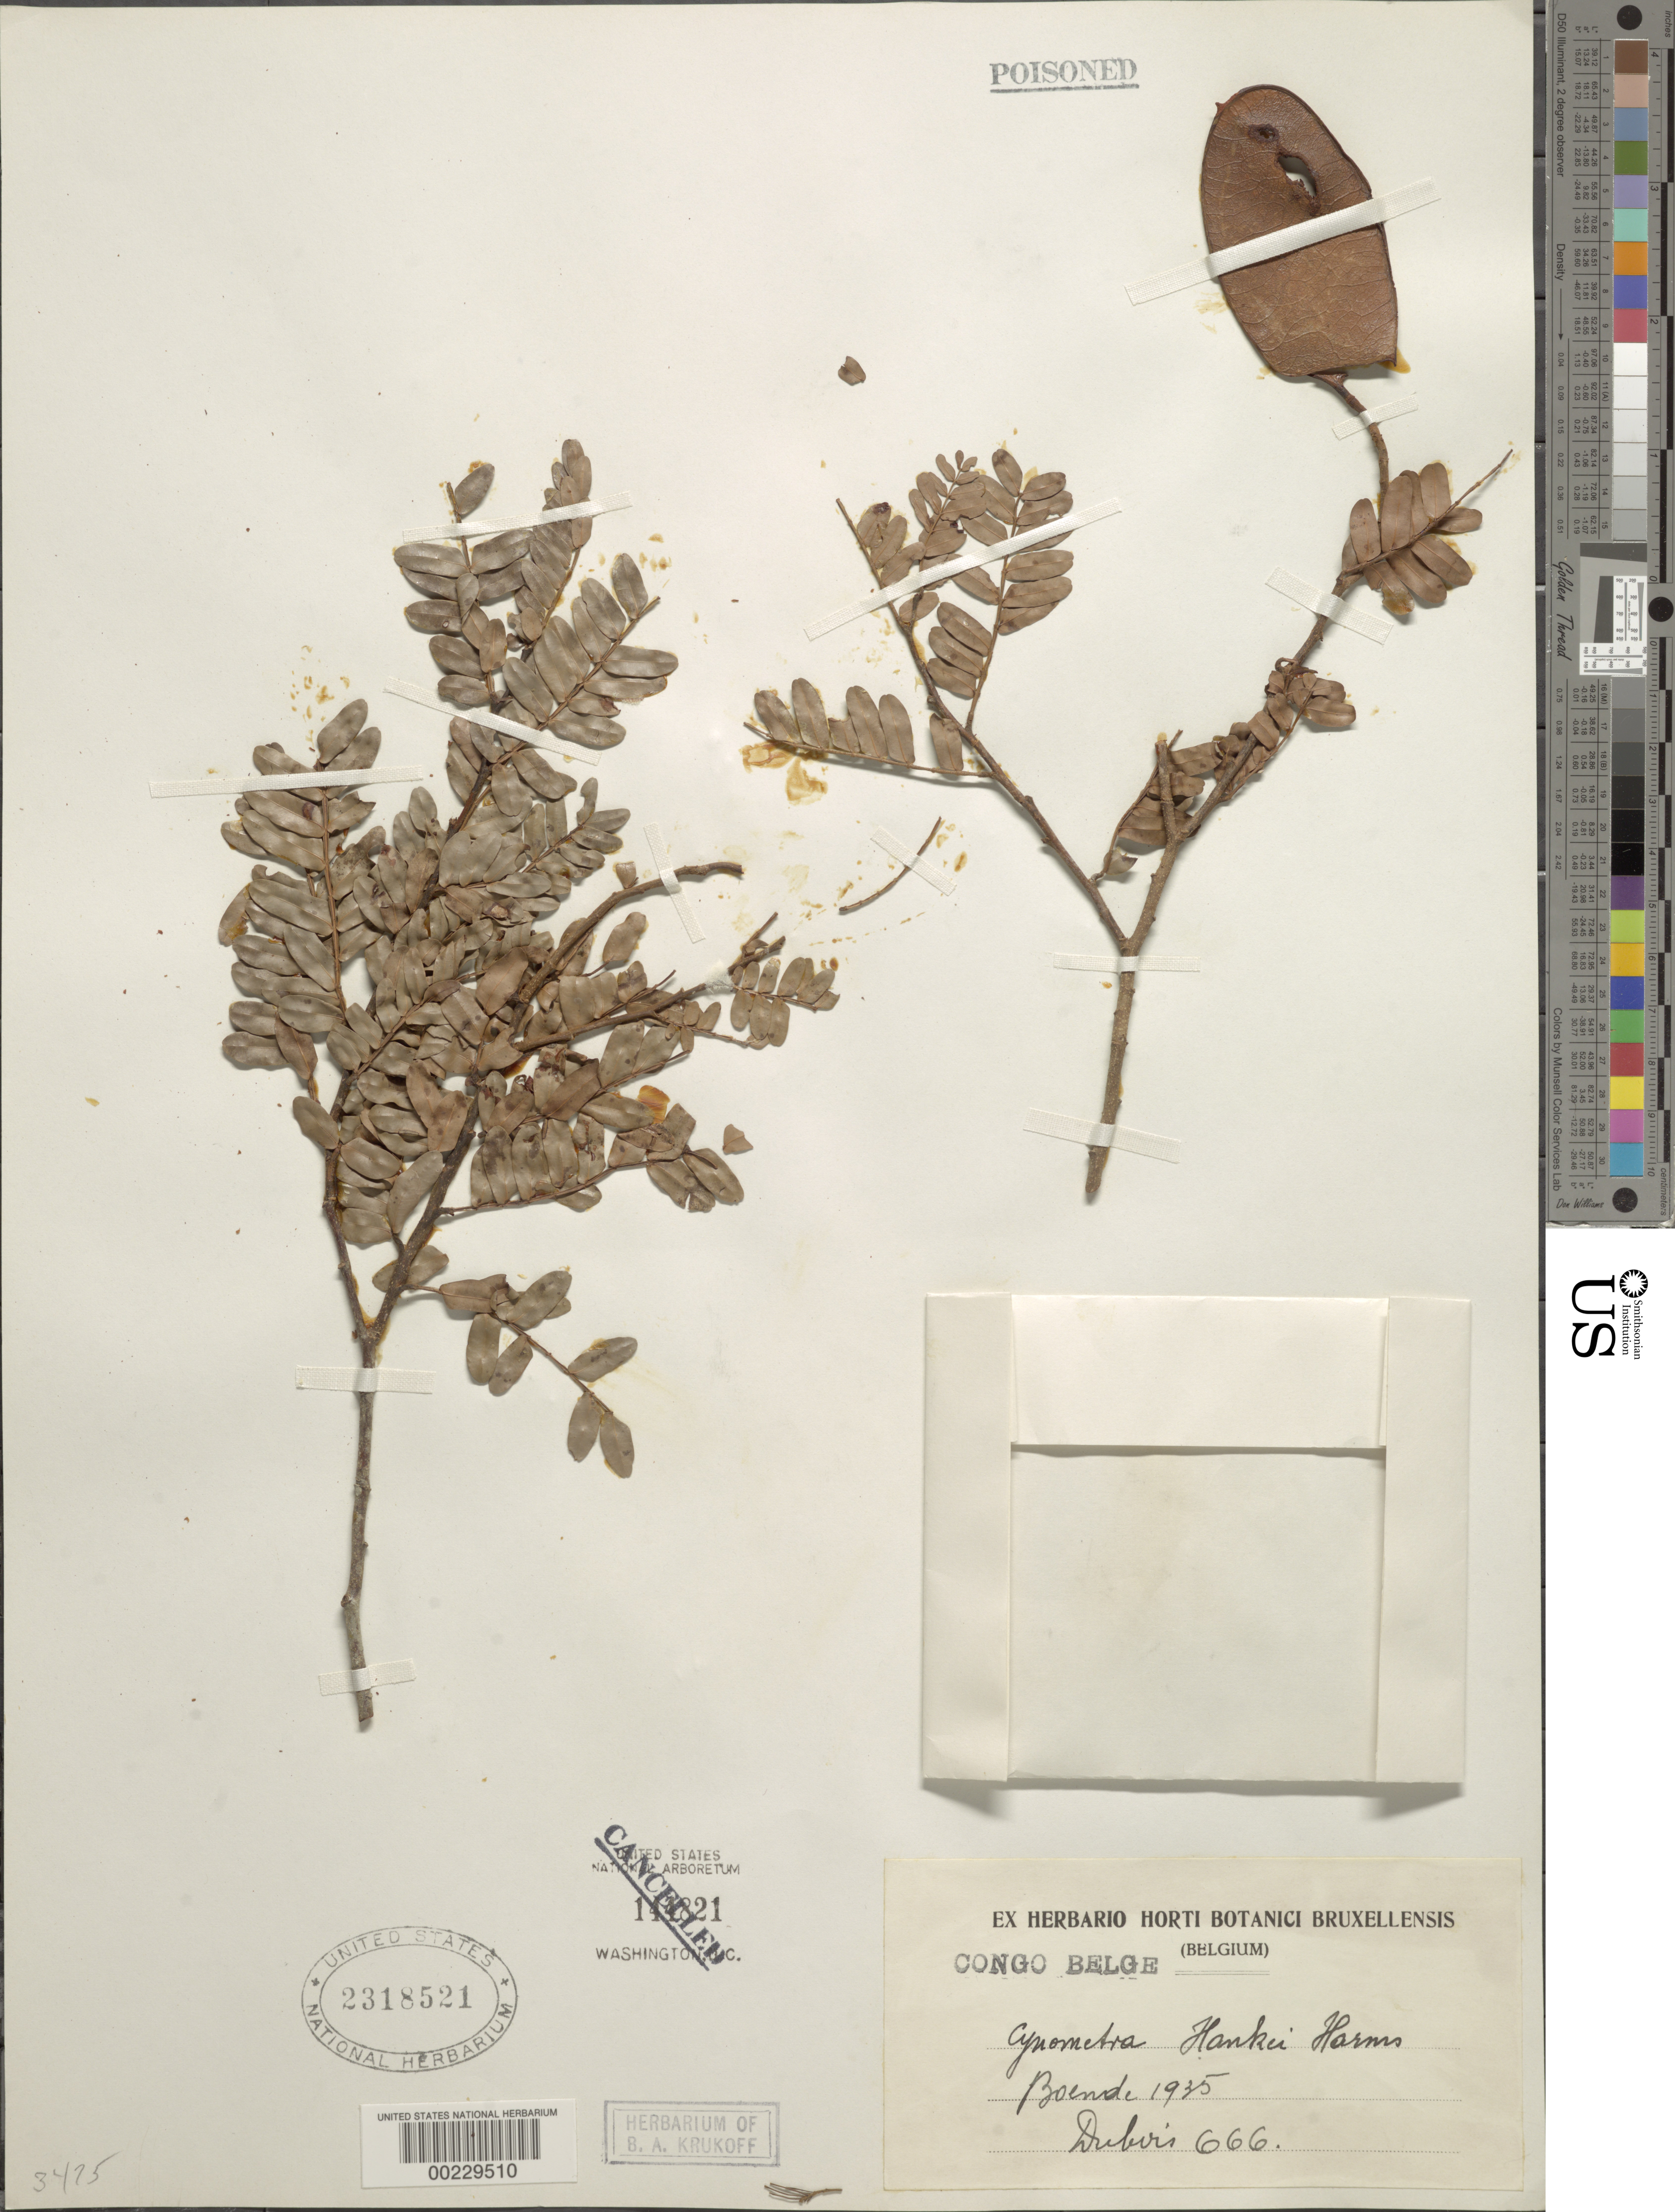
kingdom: Plantae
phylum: Tracheophyta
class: Magnoliopsida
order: Fabales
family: Fabaceae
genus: Cynometra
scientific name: Cynometra hankei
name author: Harms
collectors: -. Dubois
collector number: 666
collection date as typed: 1935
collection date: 1935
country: Congo, Democratic Republic of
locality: Boendi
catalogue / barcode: US 2318521